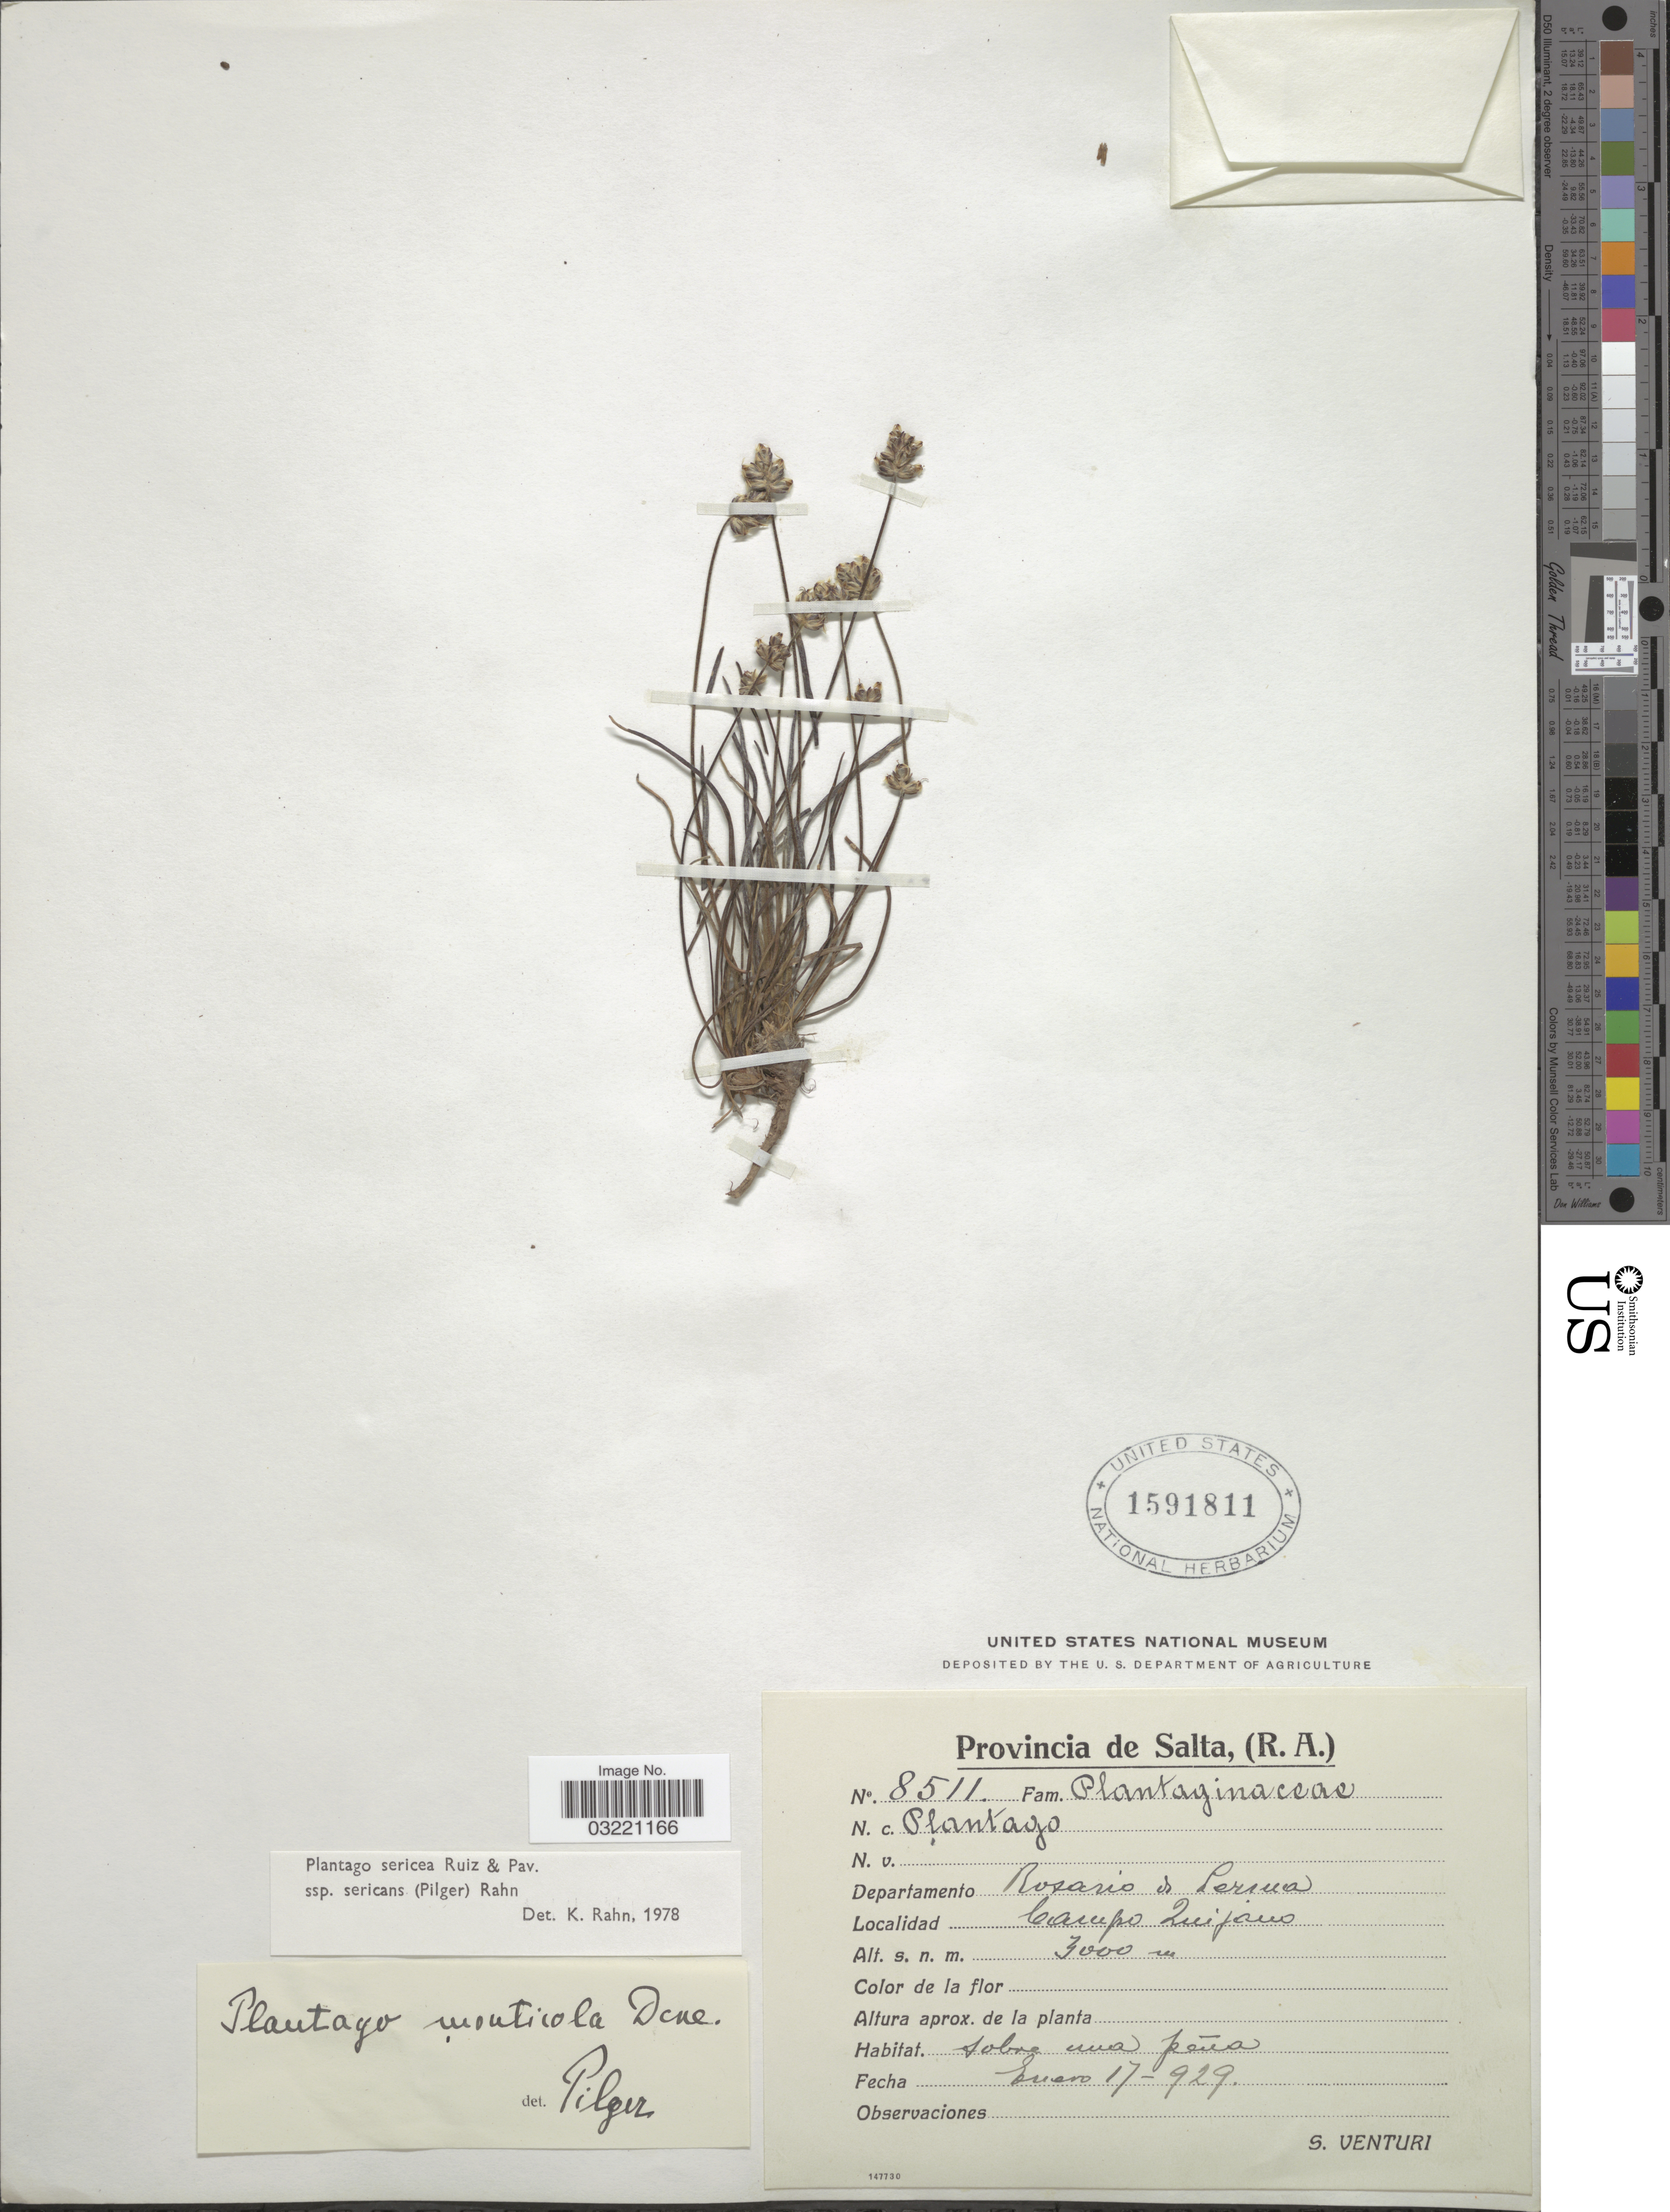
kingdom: Plantae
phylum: Tracheophyta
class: Magnoliopsida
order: Lamiales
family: Plantaginaceae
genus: Plantago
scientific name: Plantago sericea subsp. sericans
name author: (Pilg.) Rahn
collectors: S. Venturi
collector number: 8511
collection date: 1929-01-17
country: Argentina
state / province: Salta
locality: Departamento Rosario de Lerma, Campo Quijano.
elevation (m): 3000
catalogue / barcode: US 1591811